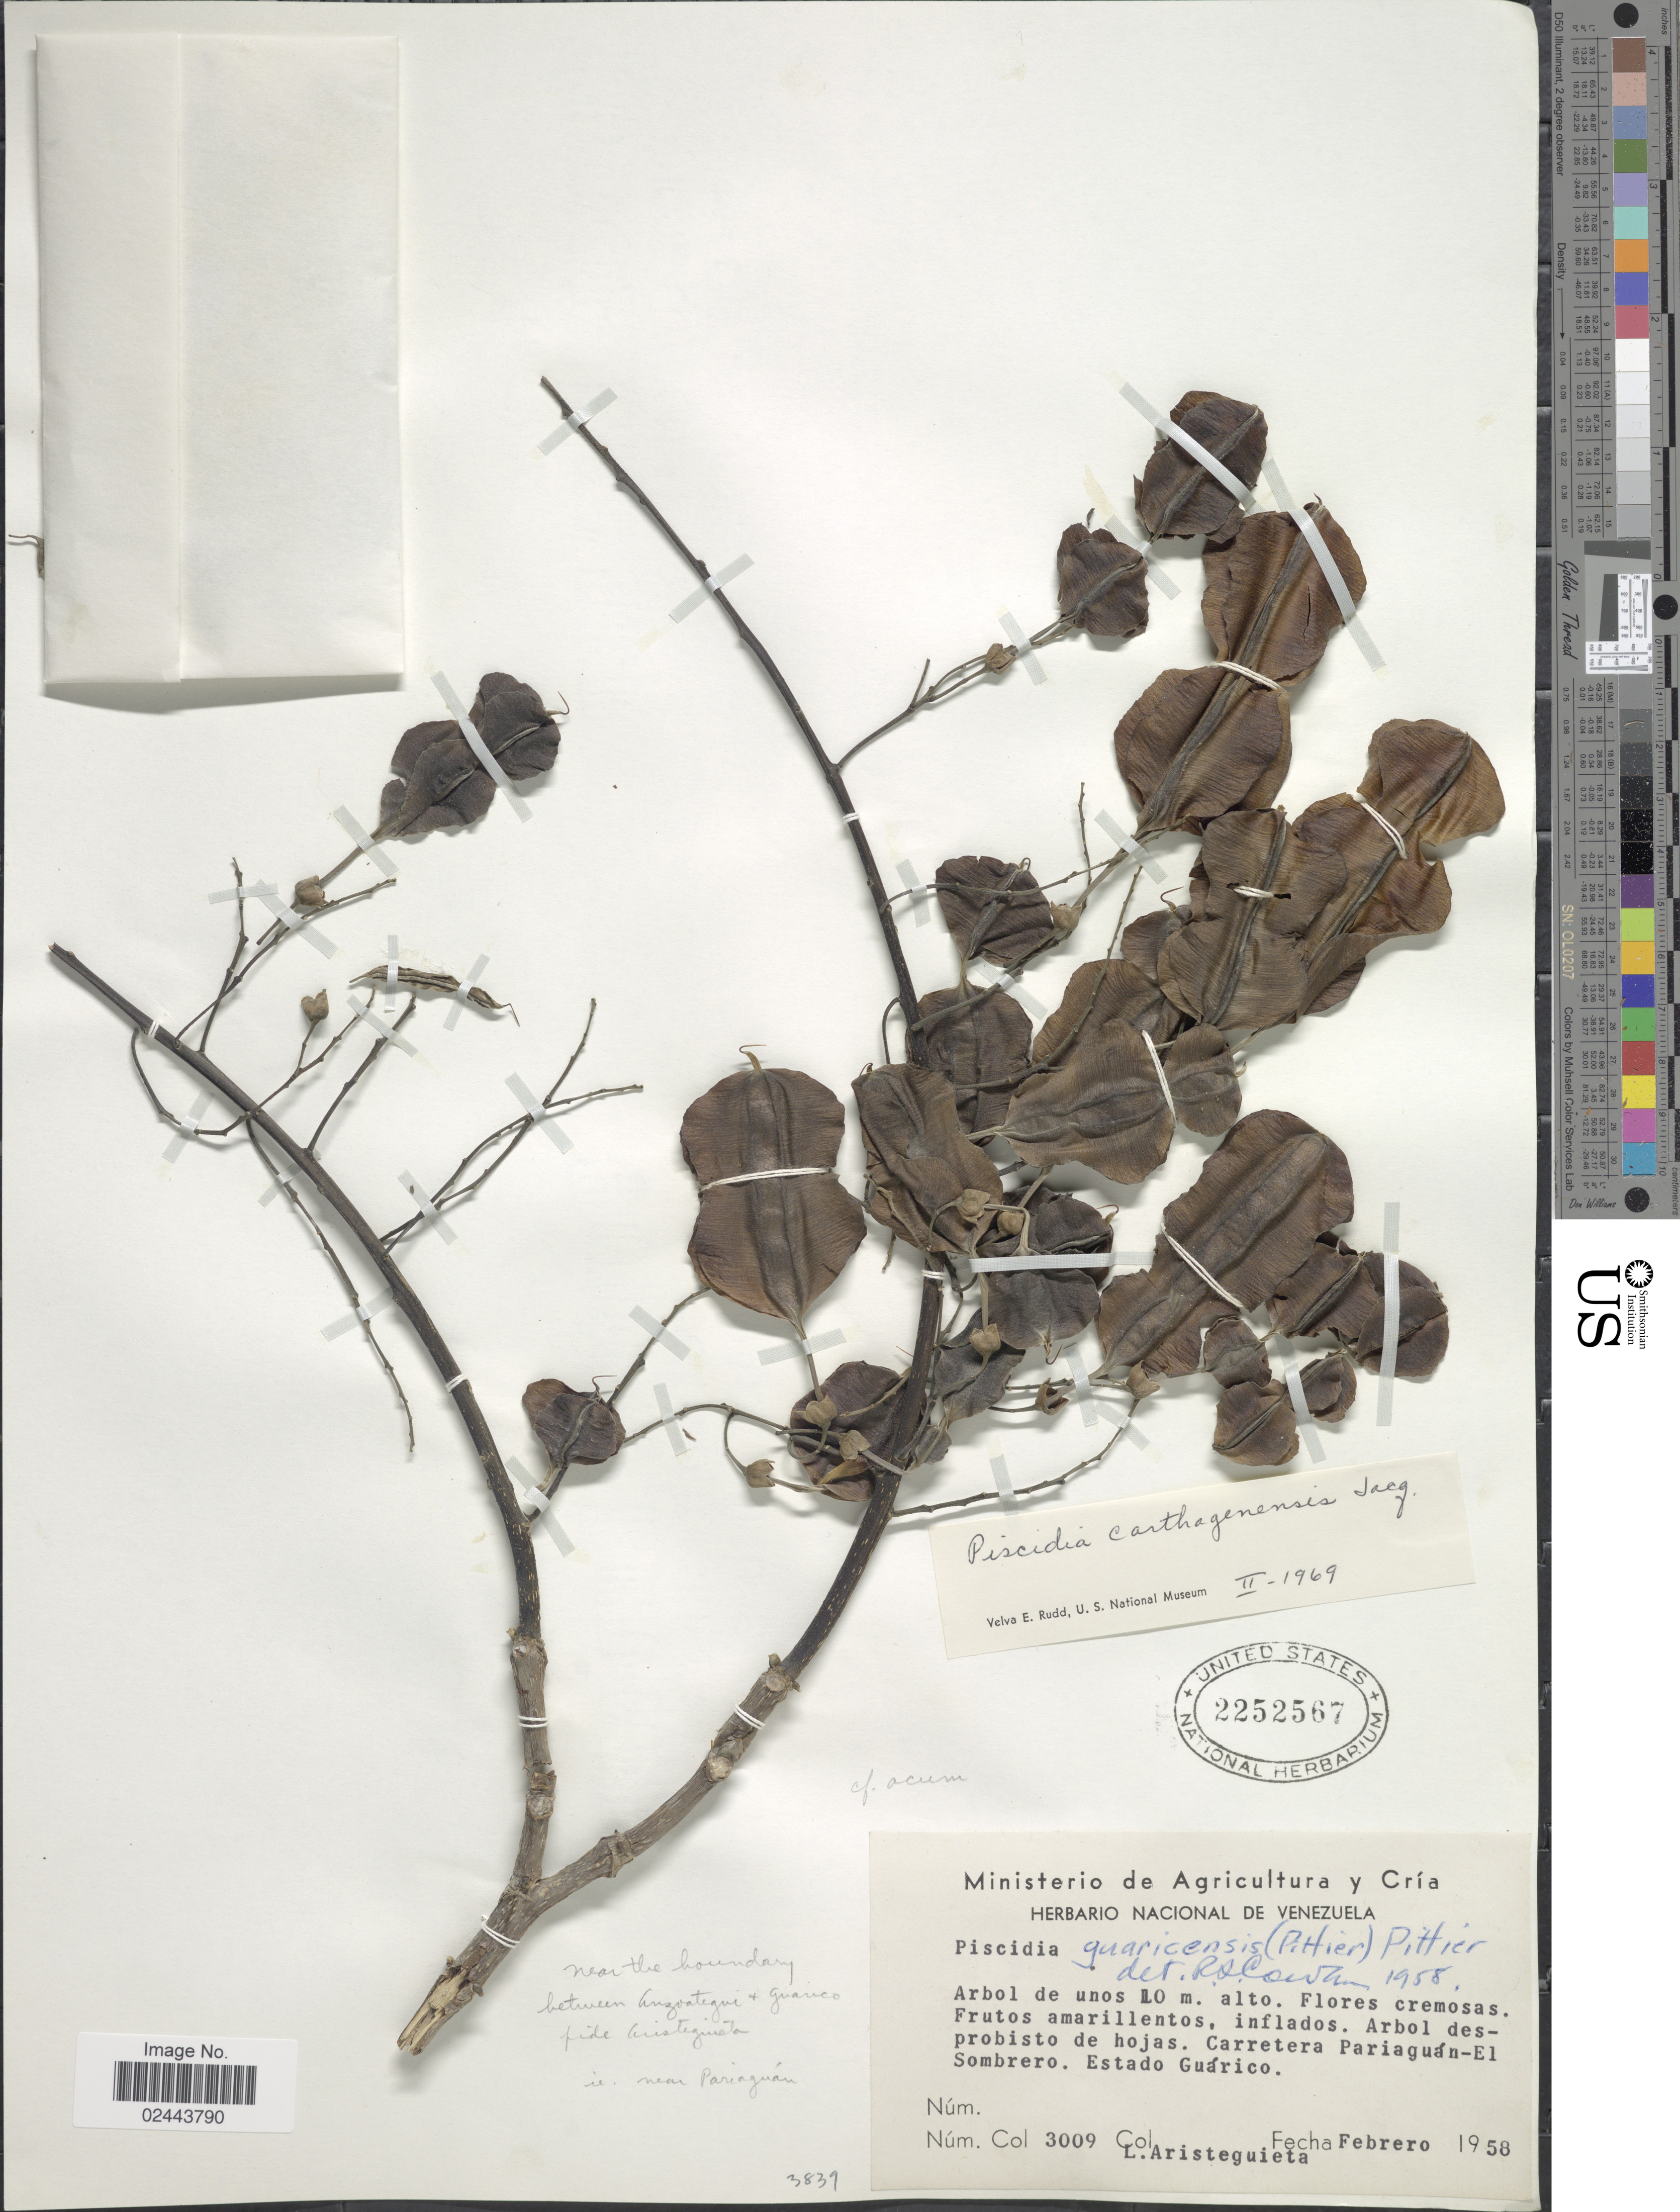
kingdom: Plantae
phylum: Tracheophyta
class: Magnoliopsida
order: Fabales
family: Fabaceae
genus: Piscidia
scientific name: Piscidia carthagenensis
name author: Jacq.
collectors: L. Aristeguieta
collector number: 3009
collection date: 1958-02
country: Venezuela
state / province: Guárico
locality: Carretera Pariaguan-El Sombrero.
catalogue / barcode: US 2252567